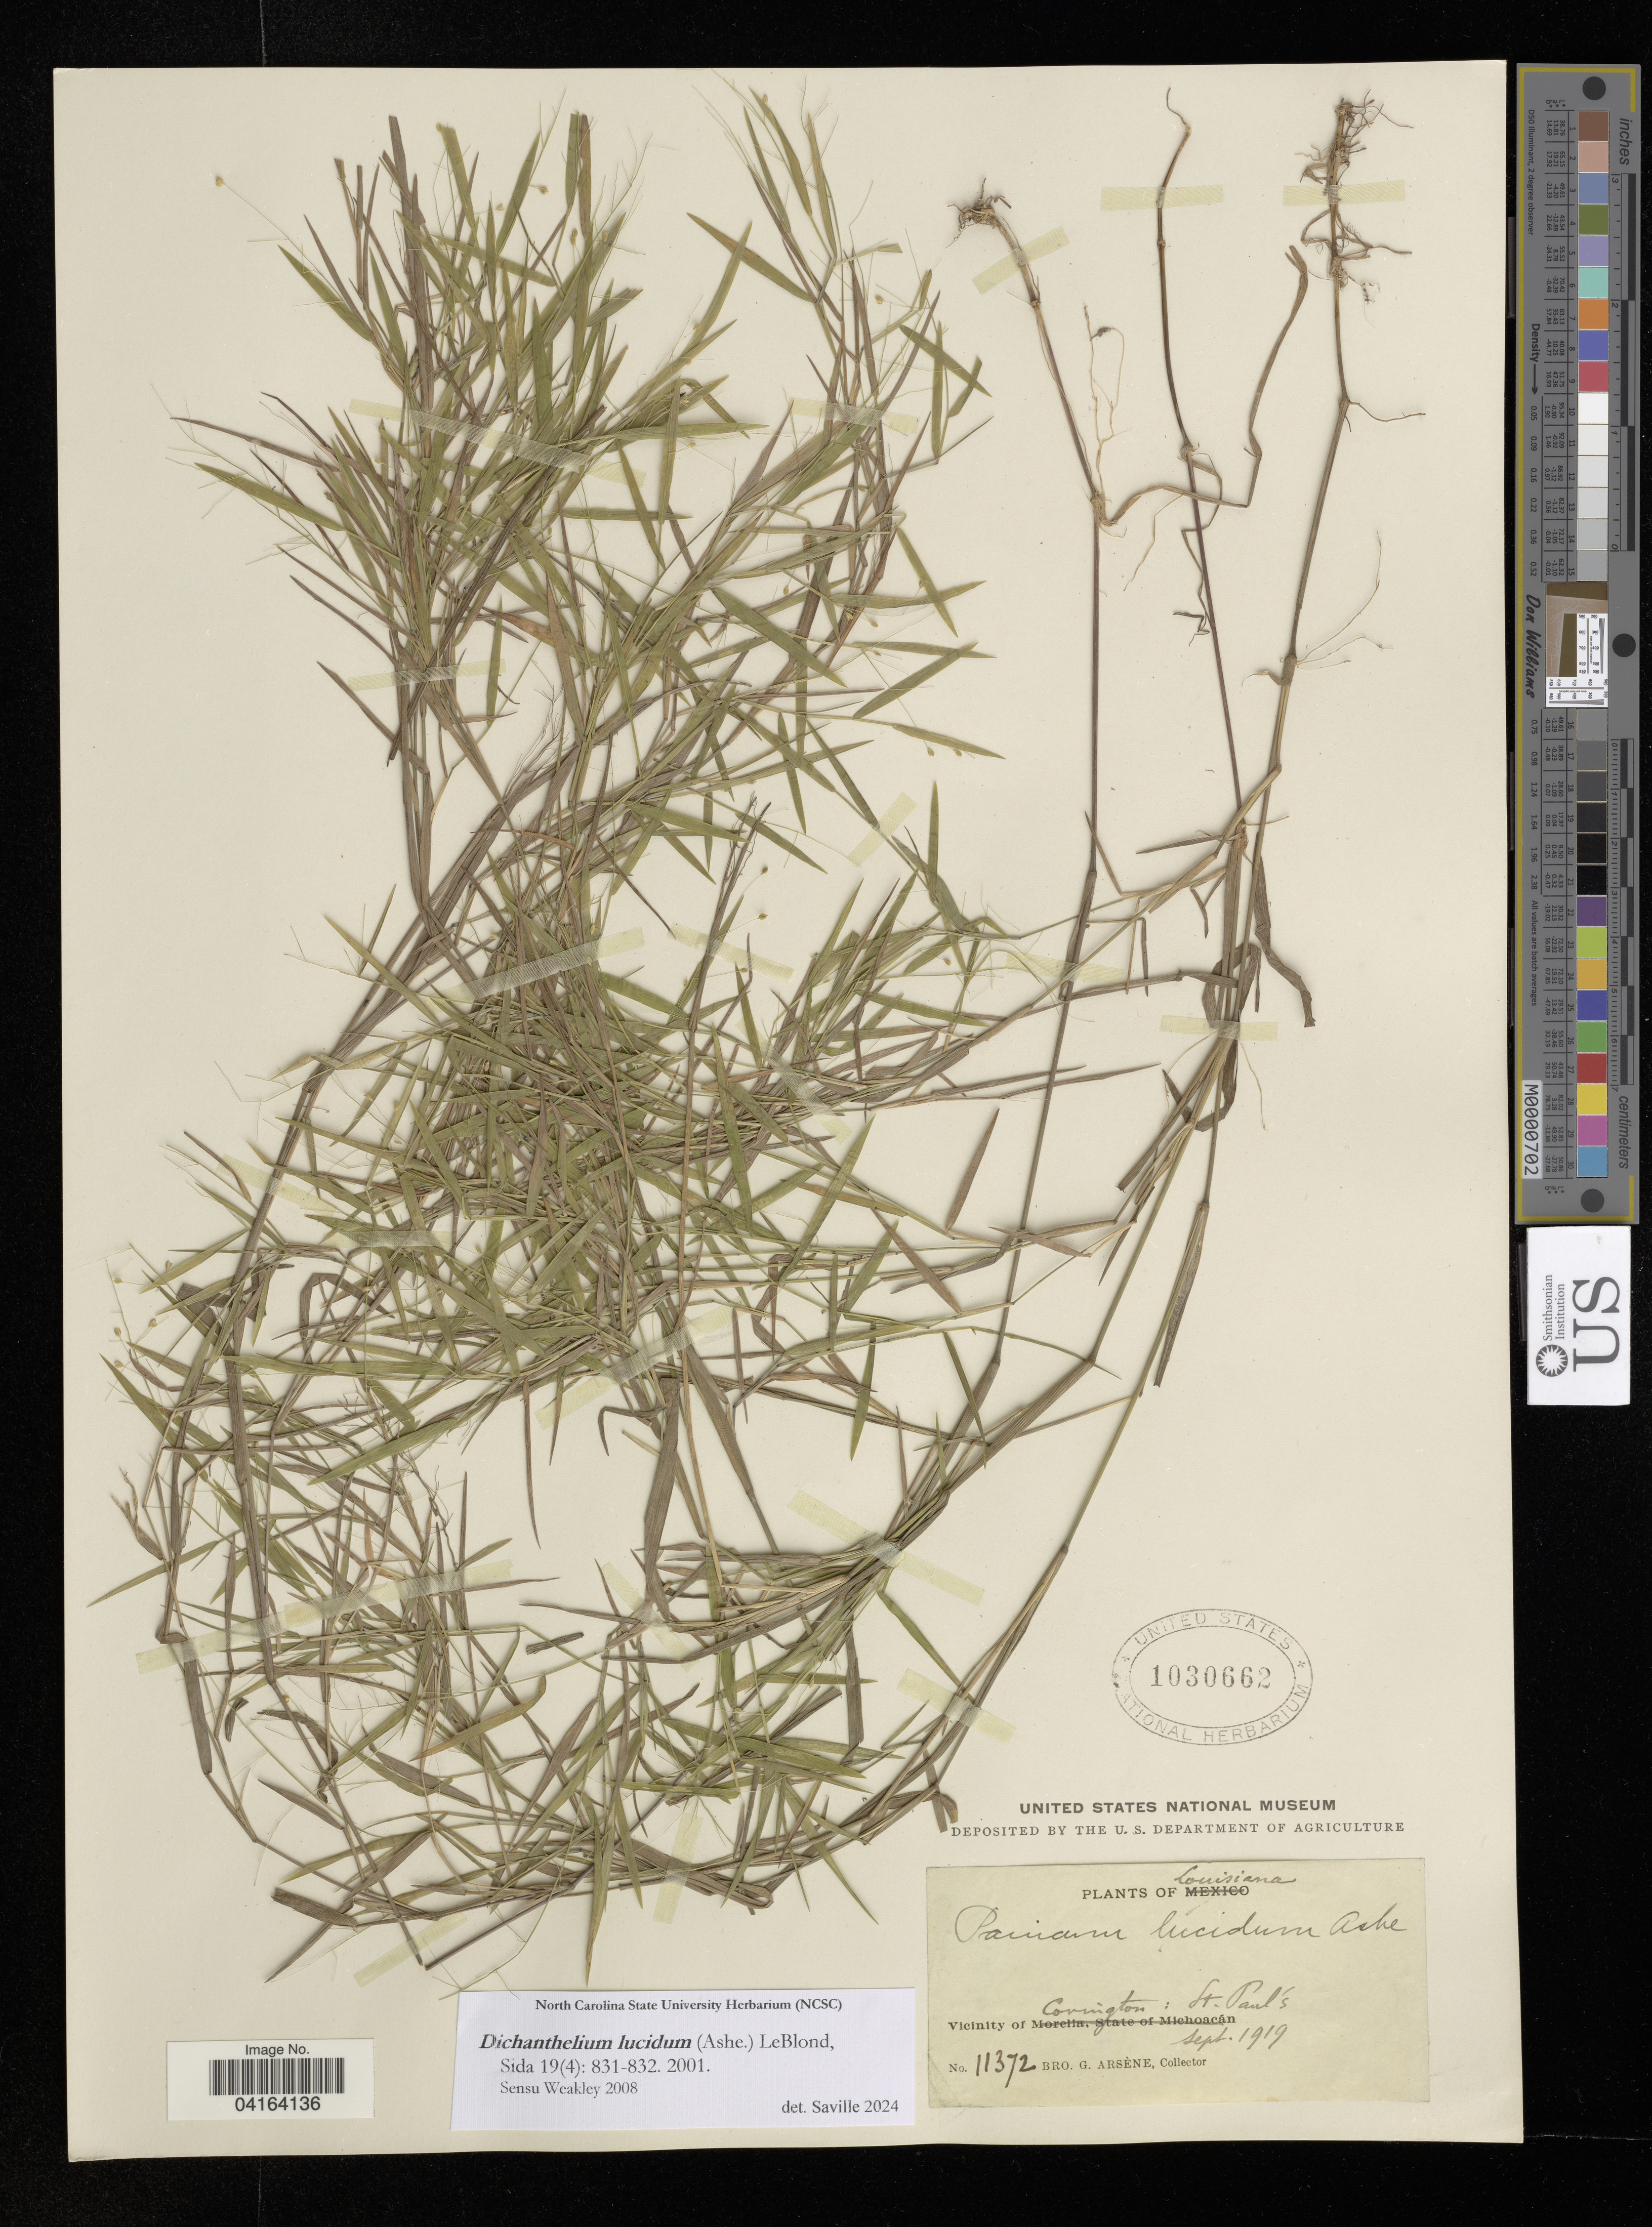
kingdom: Plantae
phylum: Tracheophyta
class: Liliopsida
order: Poales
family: Poaceae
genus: Dichanthelium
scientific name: Dichanthelium lucidum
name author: (Ashe) LeBlond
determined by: Saville, A. C., (NCSC), North Carolina State University (UNITED STATES)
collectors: Bro. G. Arsène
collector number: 11372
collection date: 1919-09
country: United States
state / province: Louisiana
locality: Vicinity of Corrington: St. Paul's.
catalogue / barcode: US 1030662